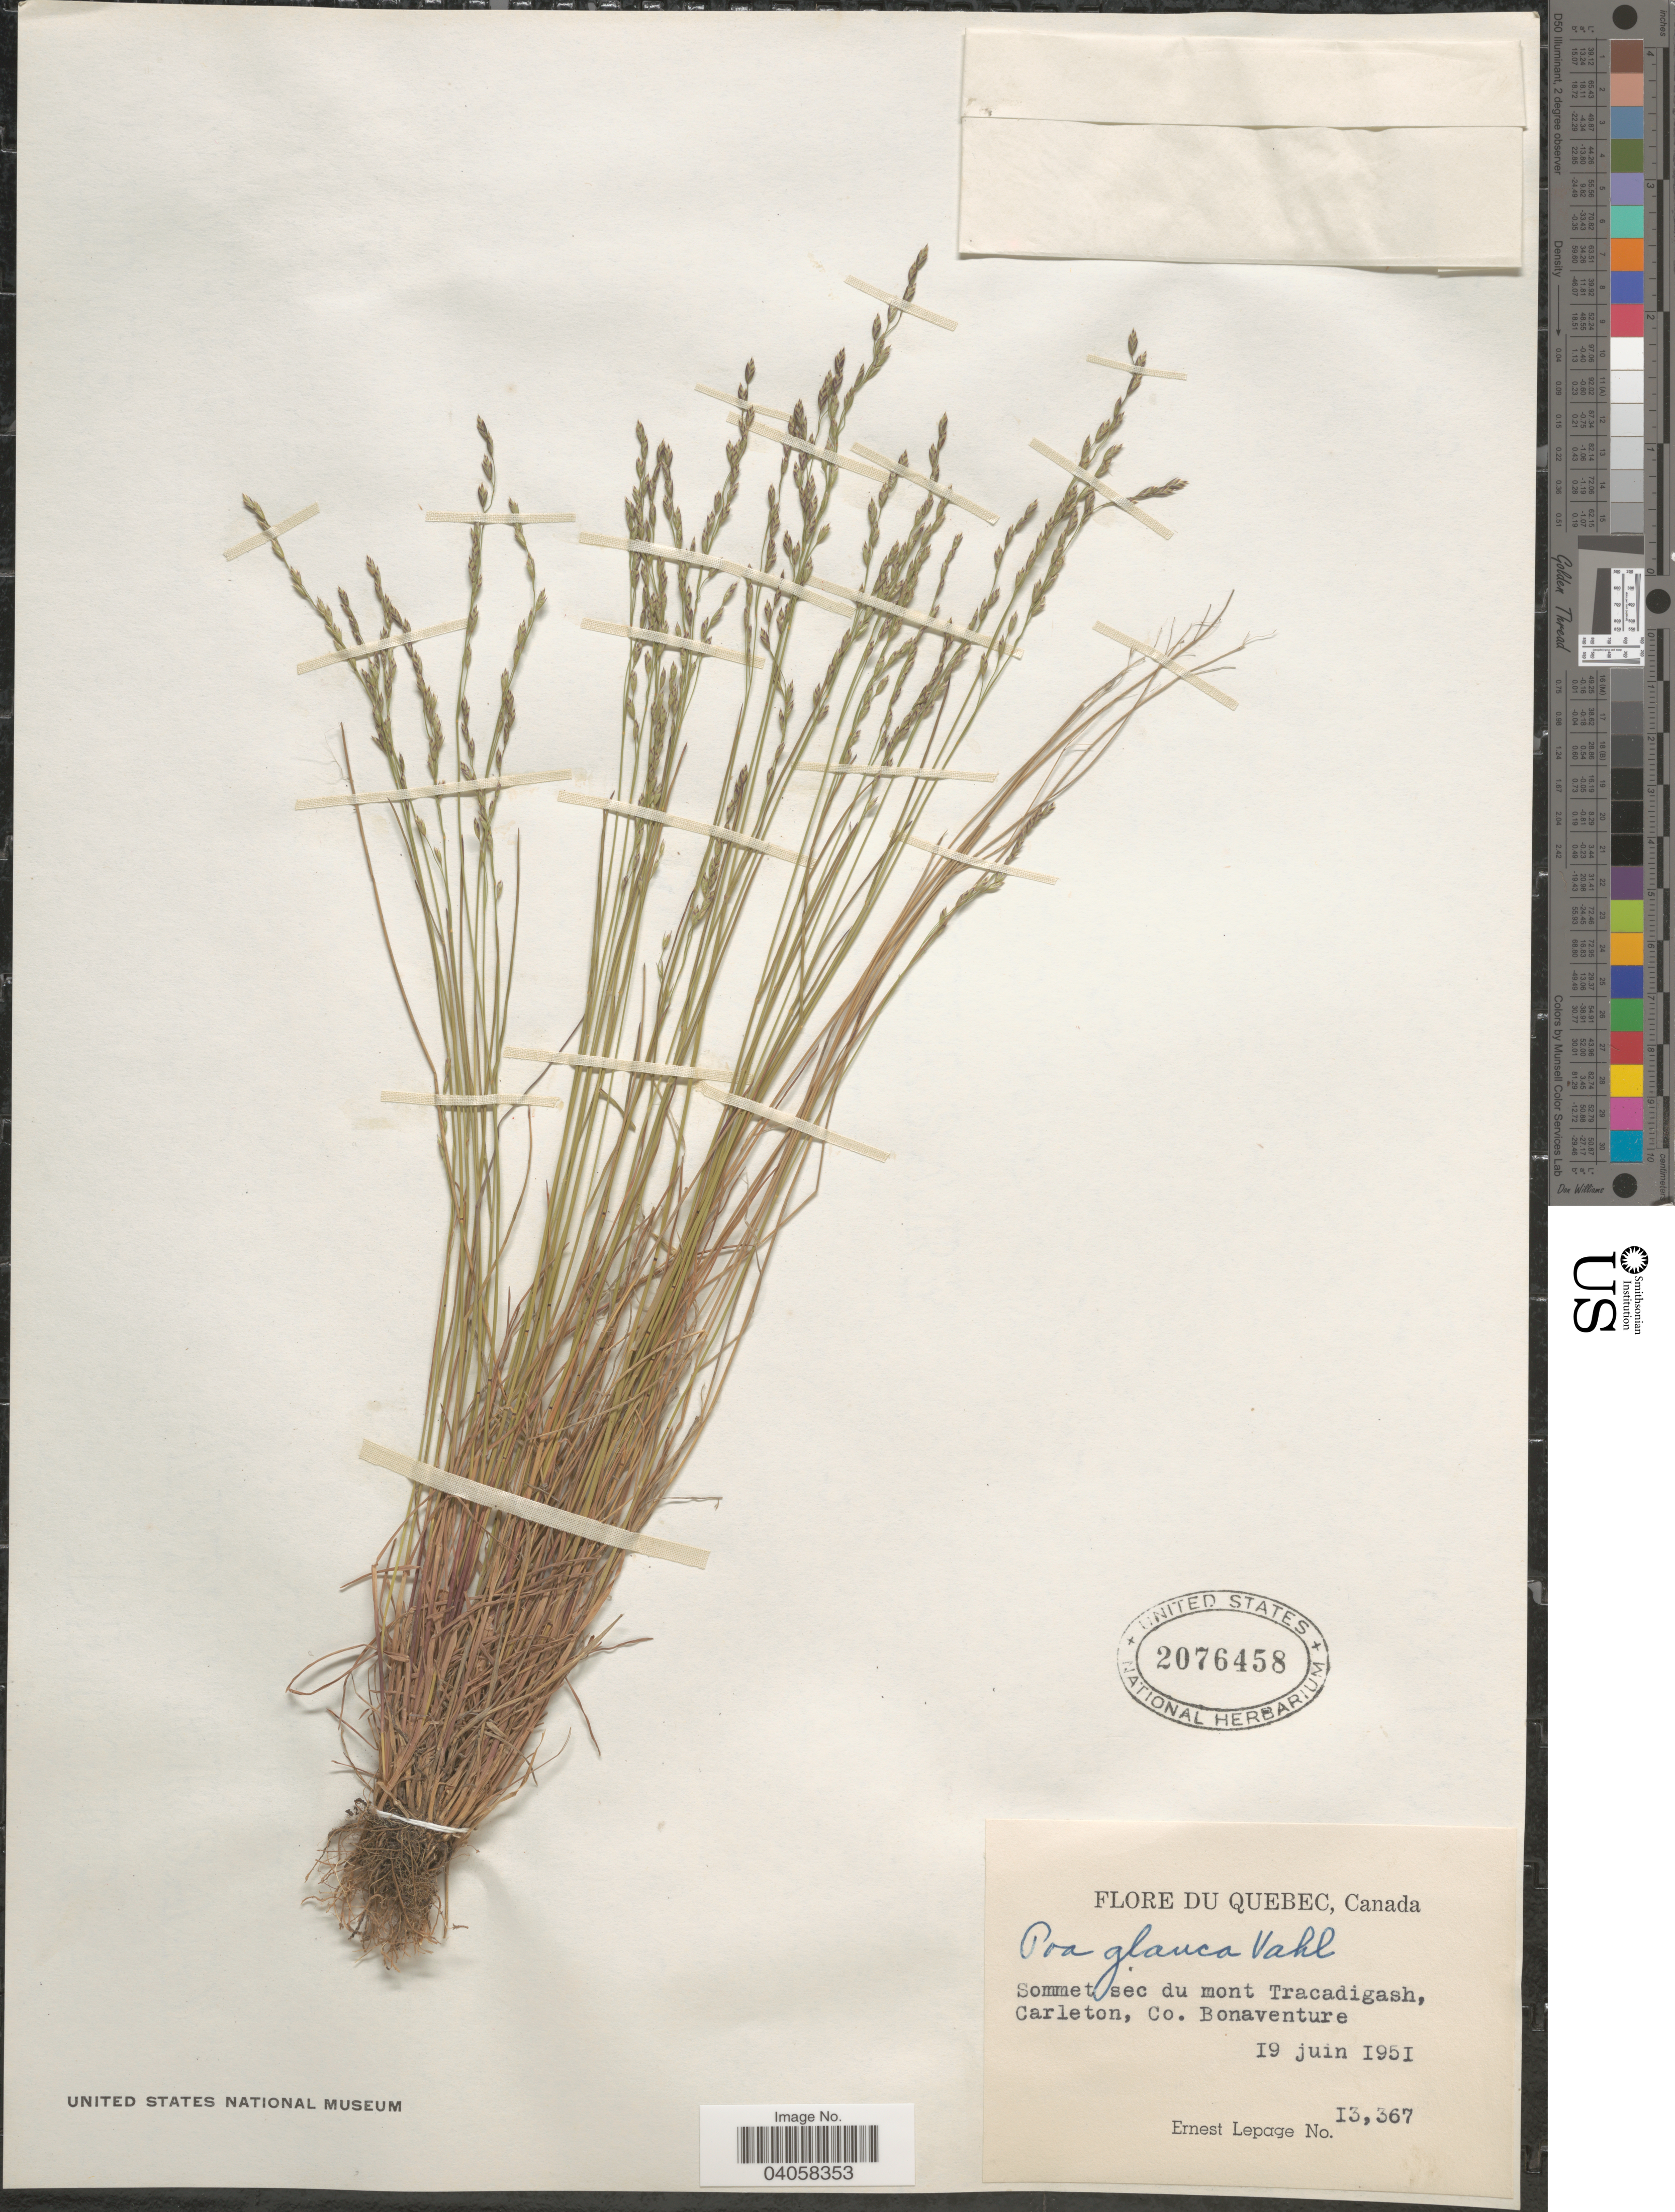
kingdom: Plantae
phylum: Tracheophyta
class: Liliopsida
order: Poales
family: Poaceae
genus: Poa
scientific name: Poa glauca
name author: Vahl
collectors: E. Lepage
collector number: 13367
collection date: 1951-06-19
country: Canada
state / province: Quebec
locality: Sommet sec du mont Tracadigash, Carleton, Co. Bonaventure.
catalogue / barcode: US 2076458